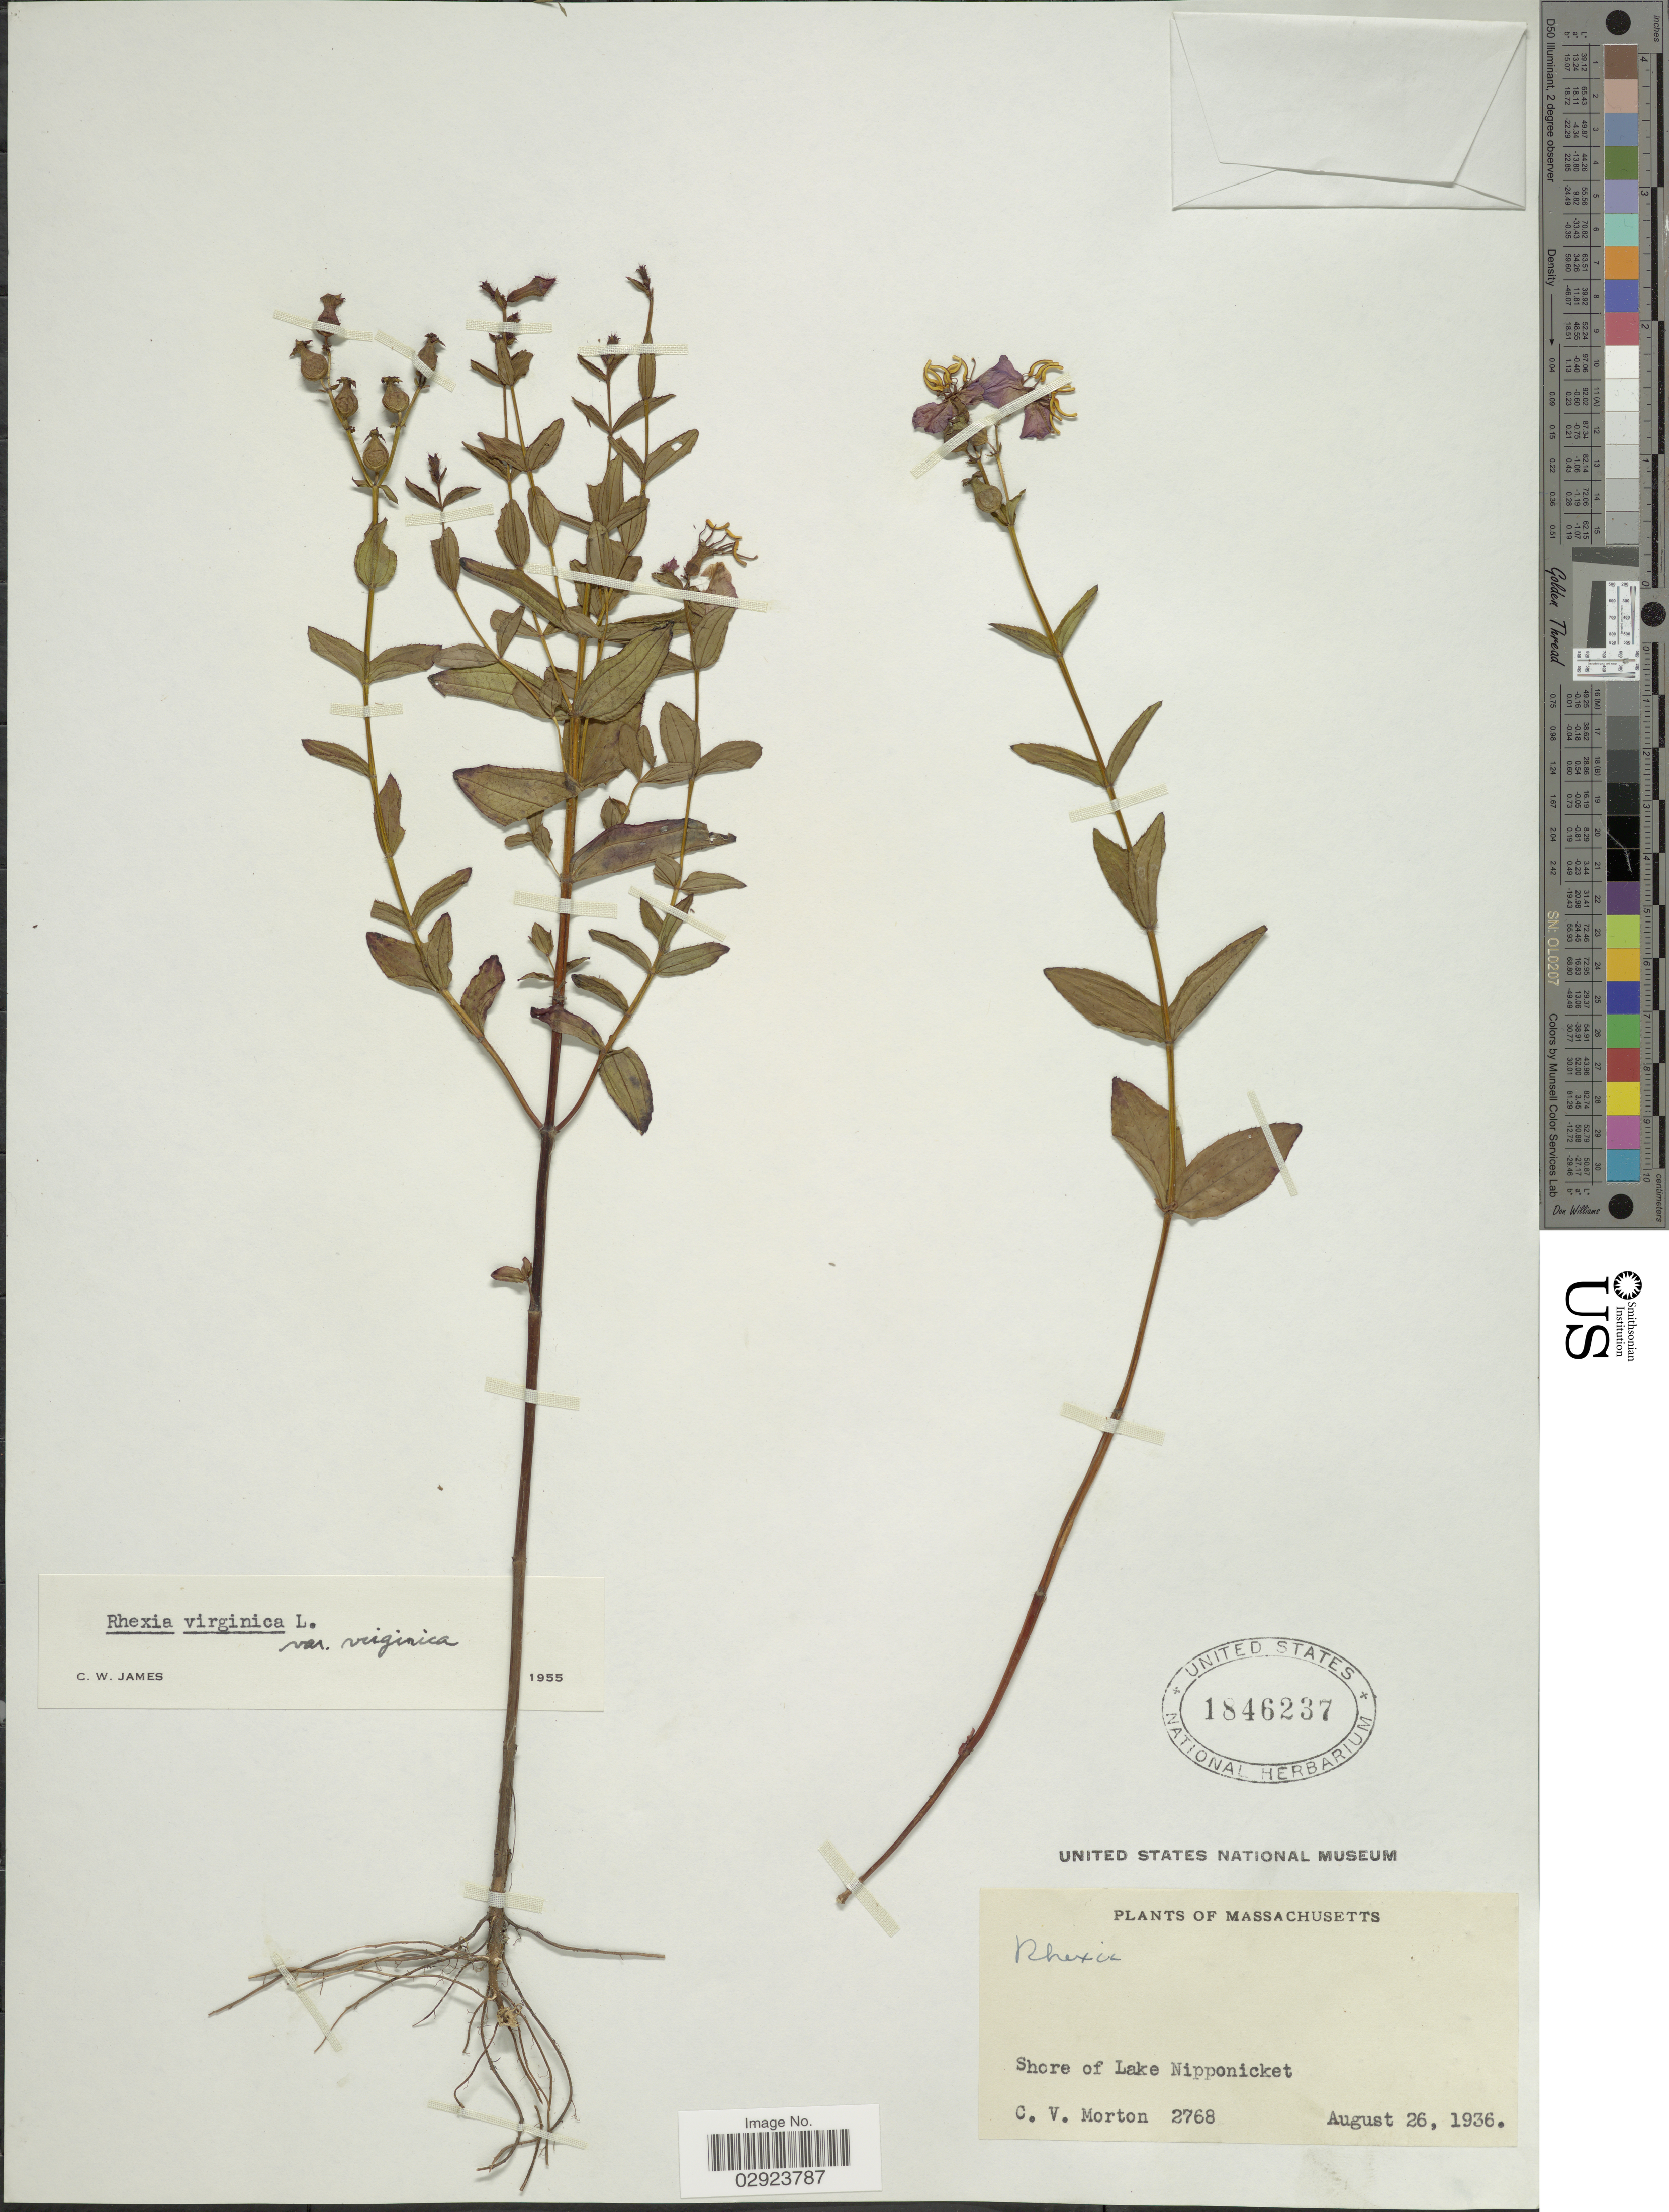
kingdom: Plantae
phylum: Tracheophyta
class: Magnoliopsida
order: Myrtales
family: Melastomataceae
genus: Rhexia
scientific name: Rhexia virginica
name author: L.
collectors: C. V. Morton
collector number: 2768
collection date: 1936-08-26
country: United States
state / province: Massachusetts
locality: Shore of Lake Nipponicket.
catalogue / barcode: US 1846237